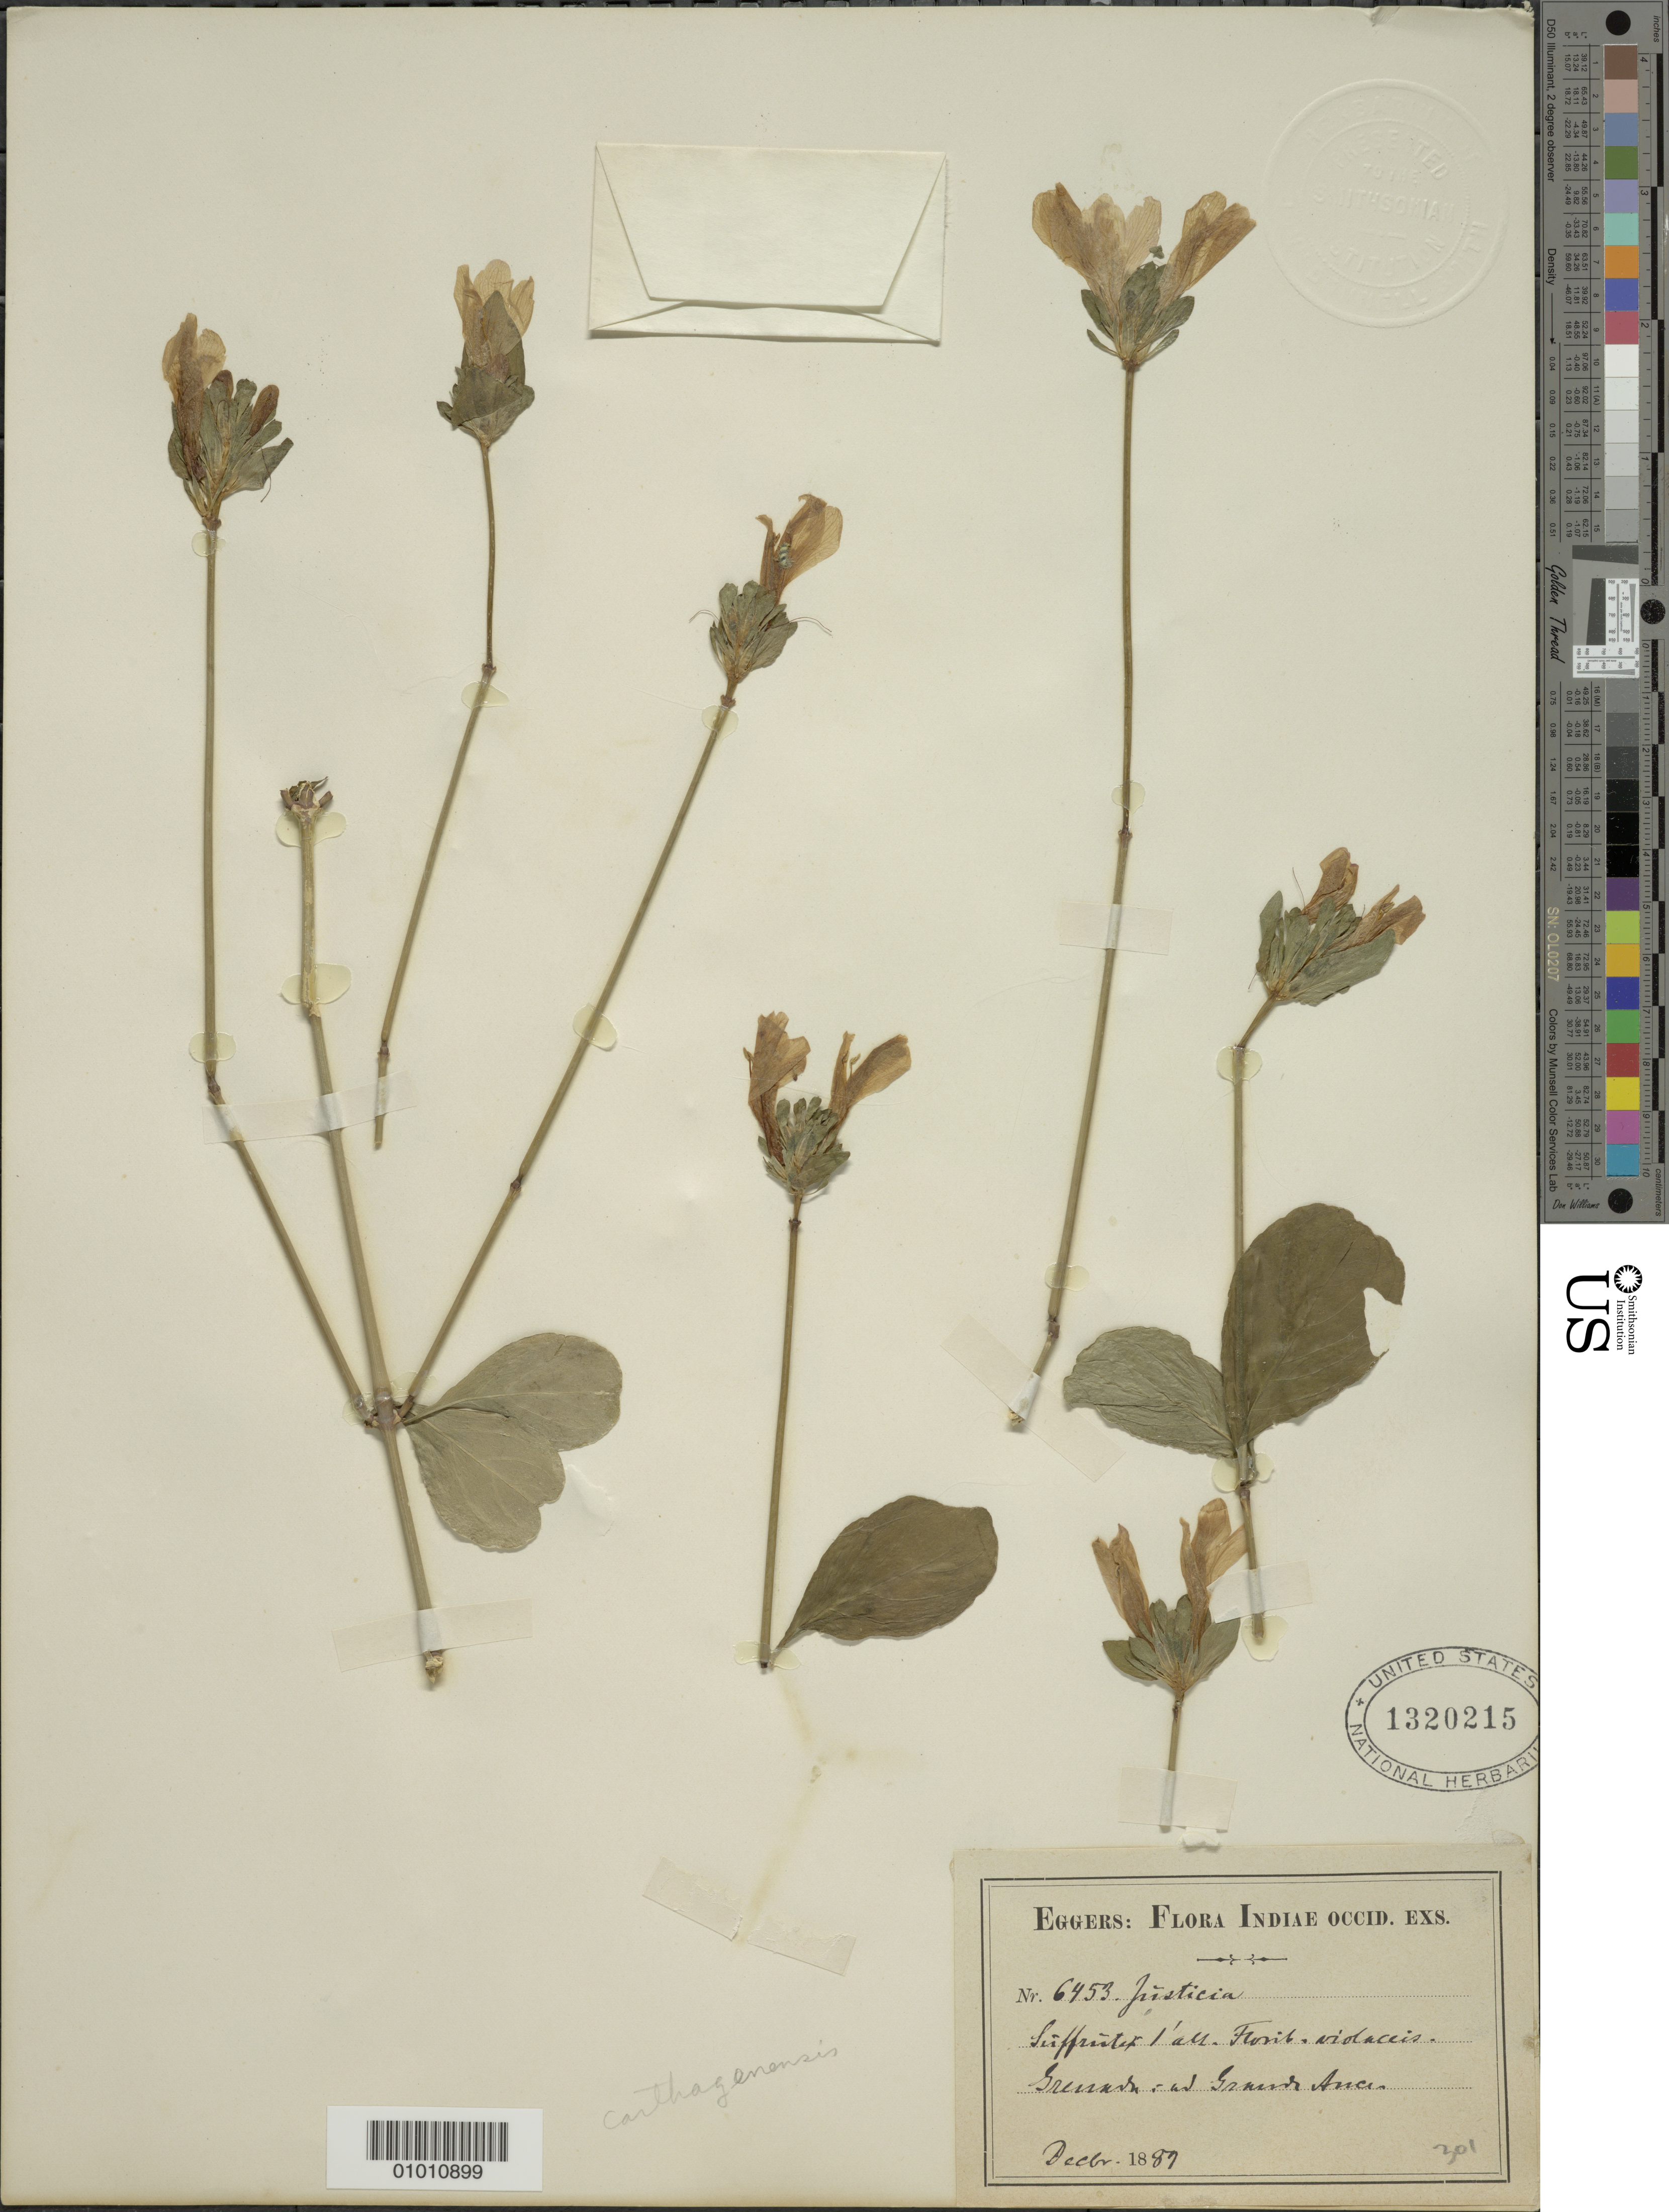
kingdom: Plantae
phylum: Tracheophyta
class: Magnoliopsida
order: Lamiales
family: Acanthaceae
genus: Justicia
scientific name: Justicia carthaginensis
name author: Jacq.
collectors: H. F. A. von Eggers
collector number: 6453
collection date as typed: Dec 1887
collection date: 1887-12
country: Grenada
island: Grenada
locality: Grande Anse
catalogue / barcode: US 1320215